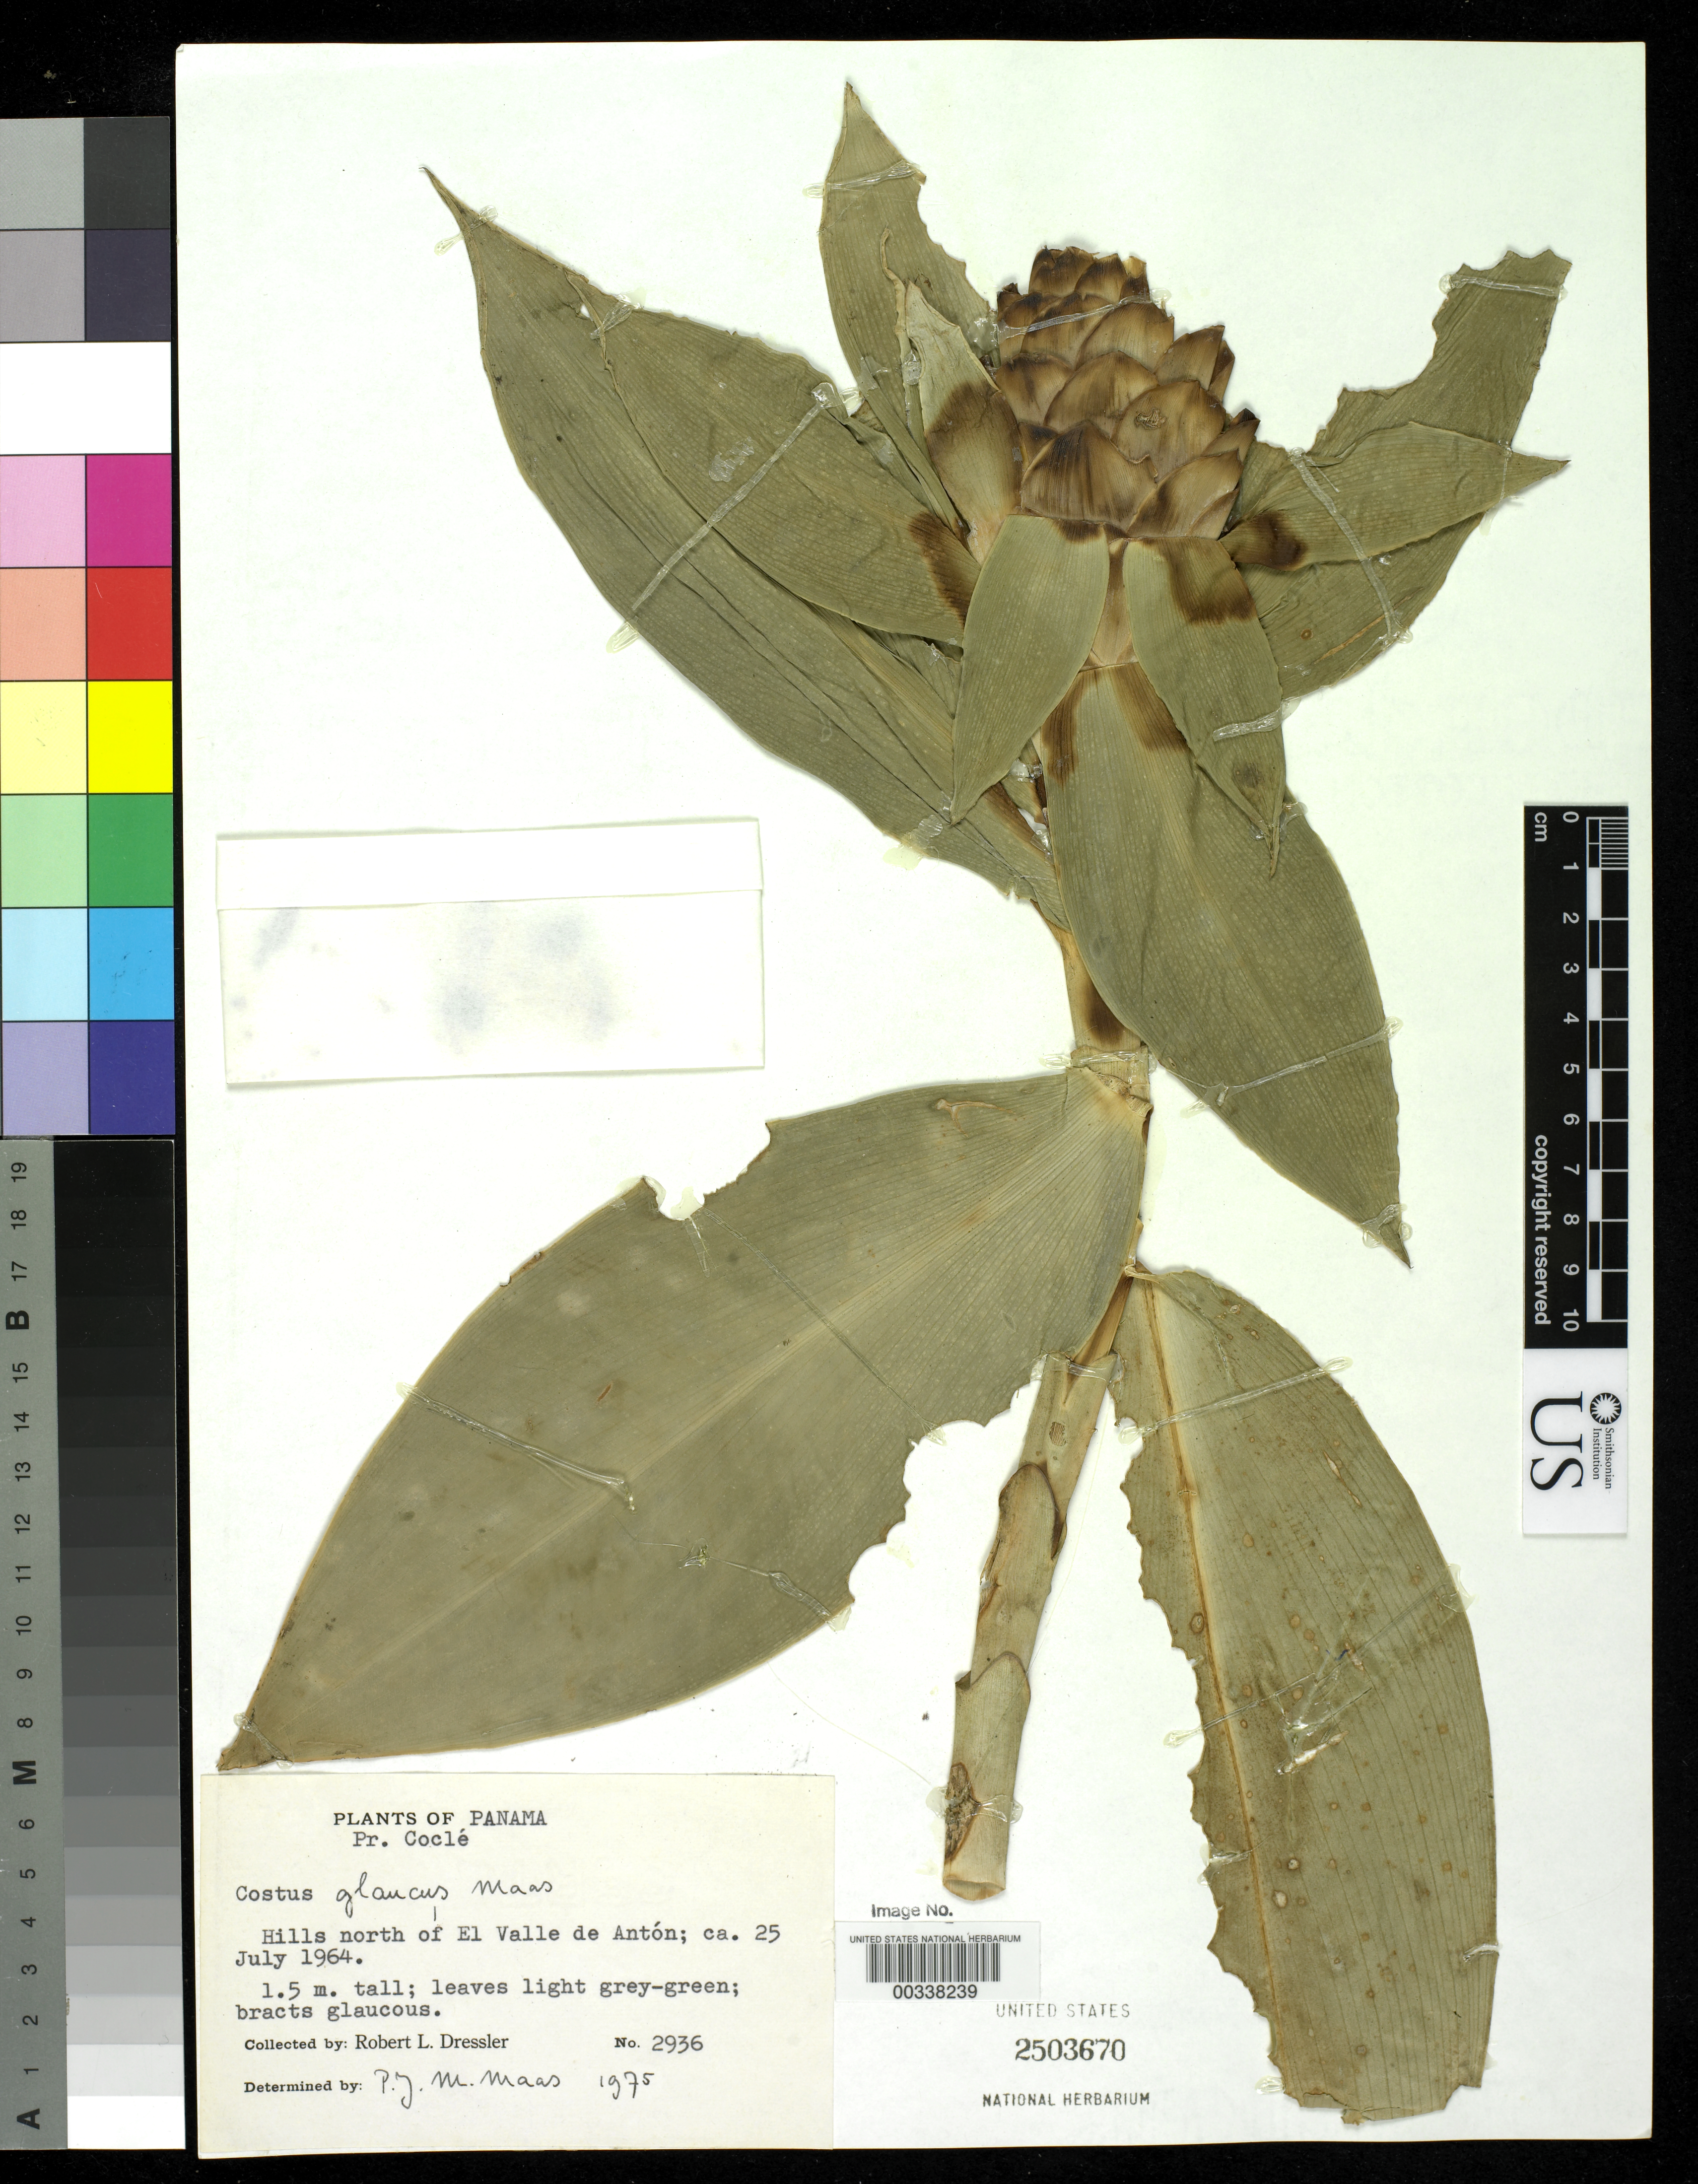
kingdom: Plantae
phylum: Tracheophyta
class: Liliopsida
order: Zingiberales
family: Costaceae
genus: Costus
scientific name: Costus glaucus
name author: Maas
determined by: Maas, Paul J. M.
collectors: R. Dressler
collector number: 2936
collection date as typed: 25 Jul 1964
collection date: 1964-07-25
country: Panama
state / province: Coclé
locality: Hills N of el Valle De Anton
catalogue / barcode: US 2503670